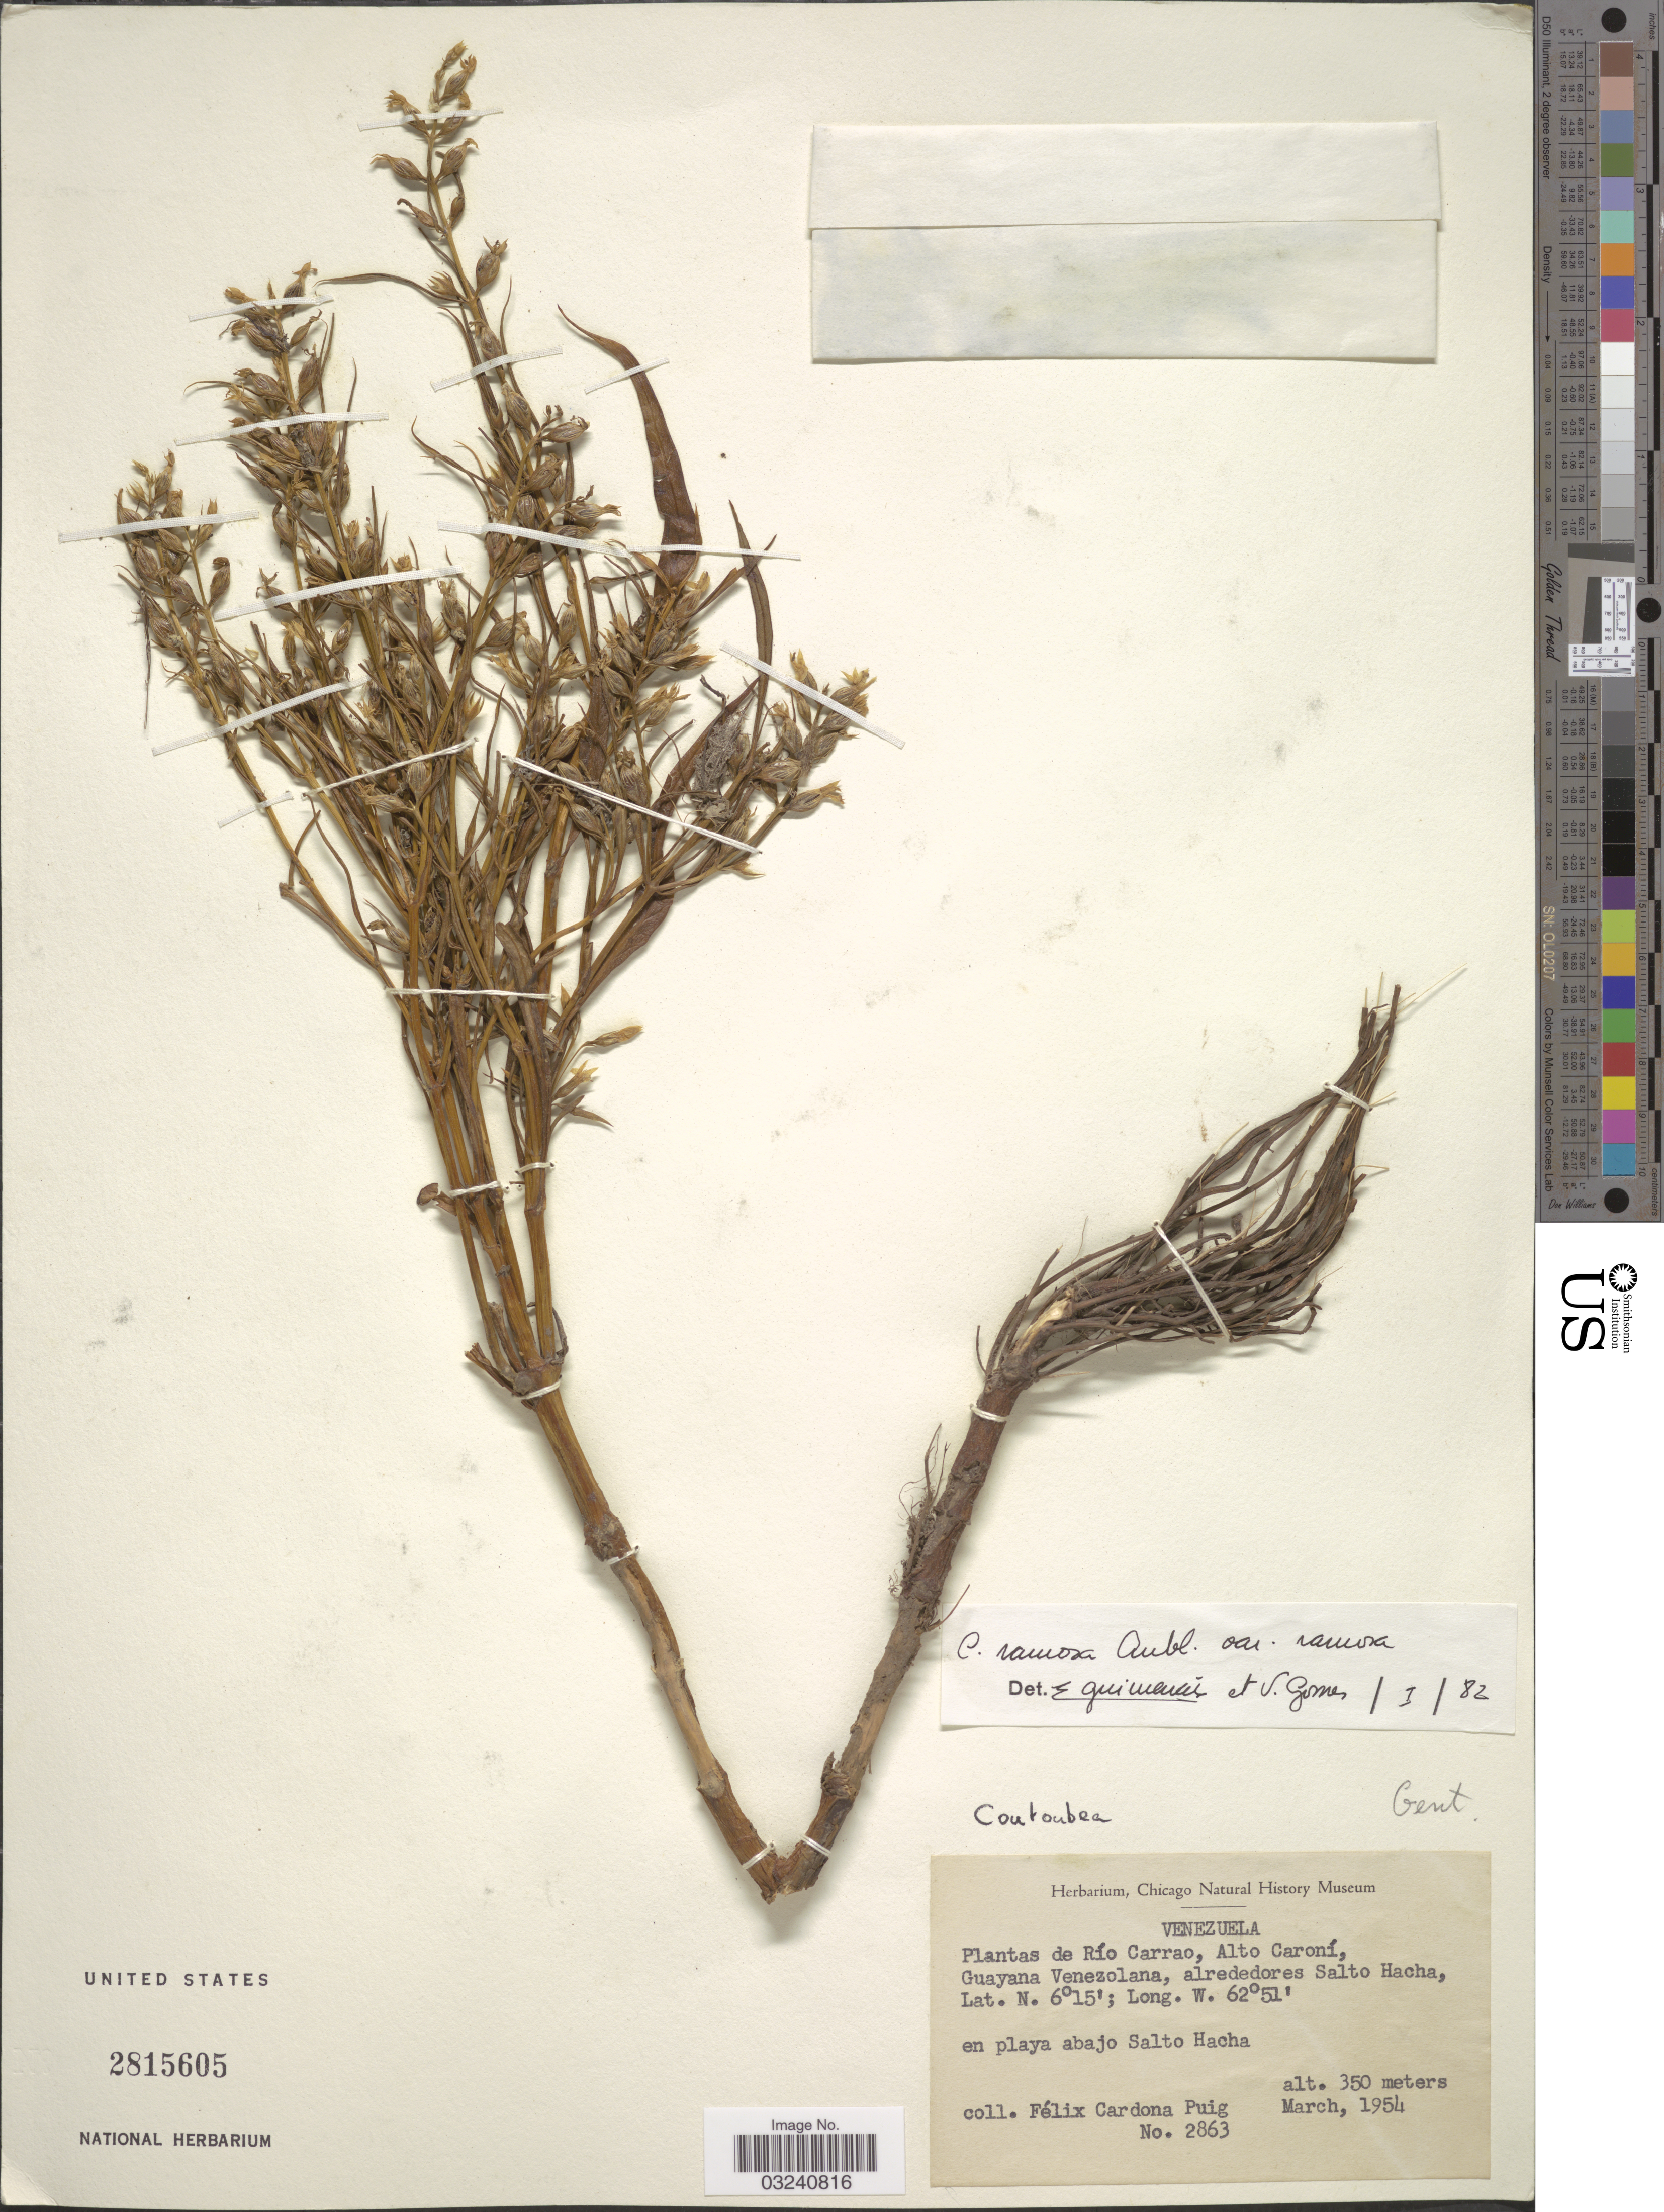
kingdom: Plantae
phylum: Tracheophyta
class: Magnoliopsida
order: Gentianales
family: Gentianaceae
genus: Coutoubea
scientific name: Coutoubea ramosa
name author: Aubl.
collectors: F. Cardona Puig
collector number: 2863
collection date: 1954-03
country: Venezuela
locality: Río Carrao, Alto Caroní, Guayana Venezolana, alrededores Salto Hacha. En playa abajo Salto Hacha.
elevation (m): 350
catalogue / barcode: US 2815605